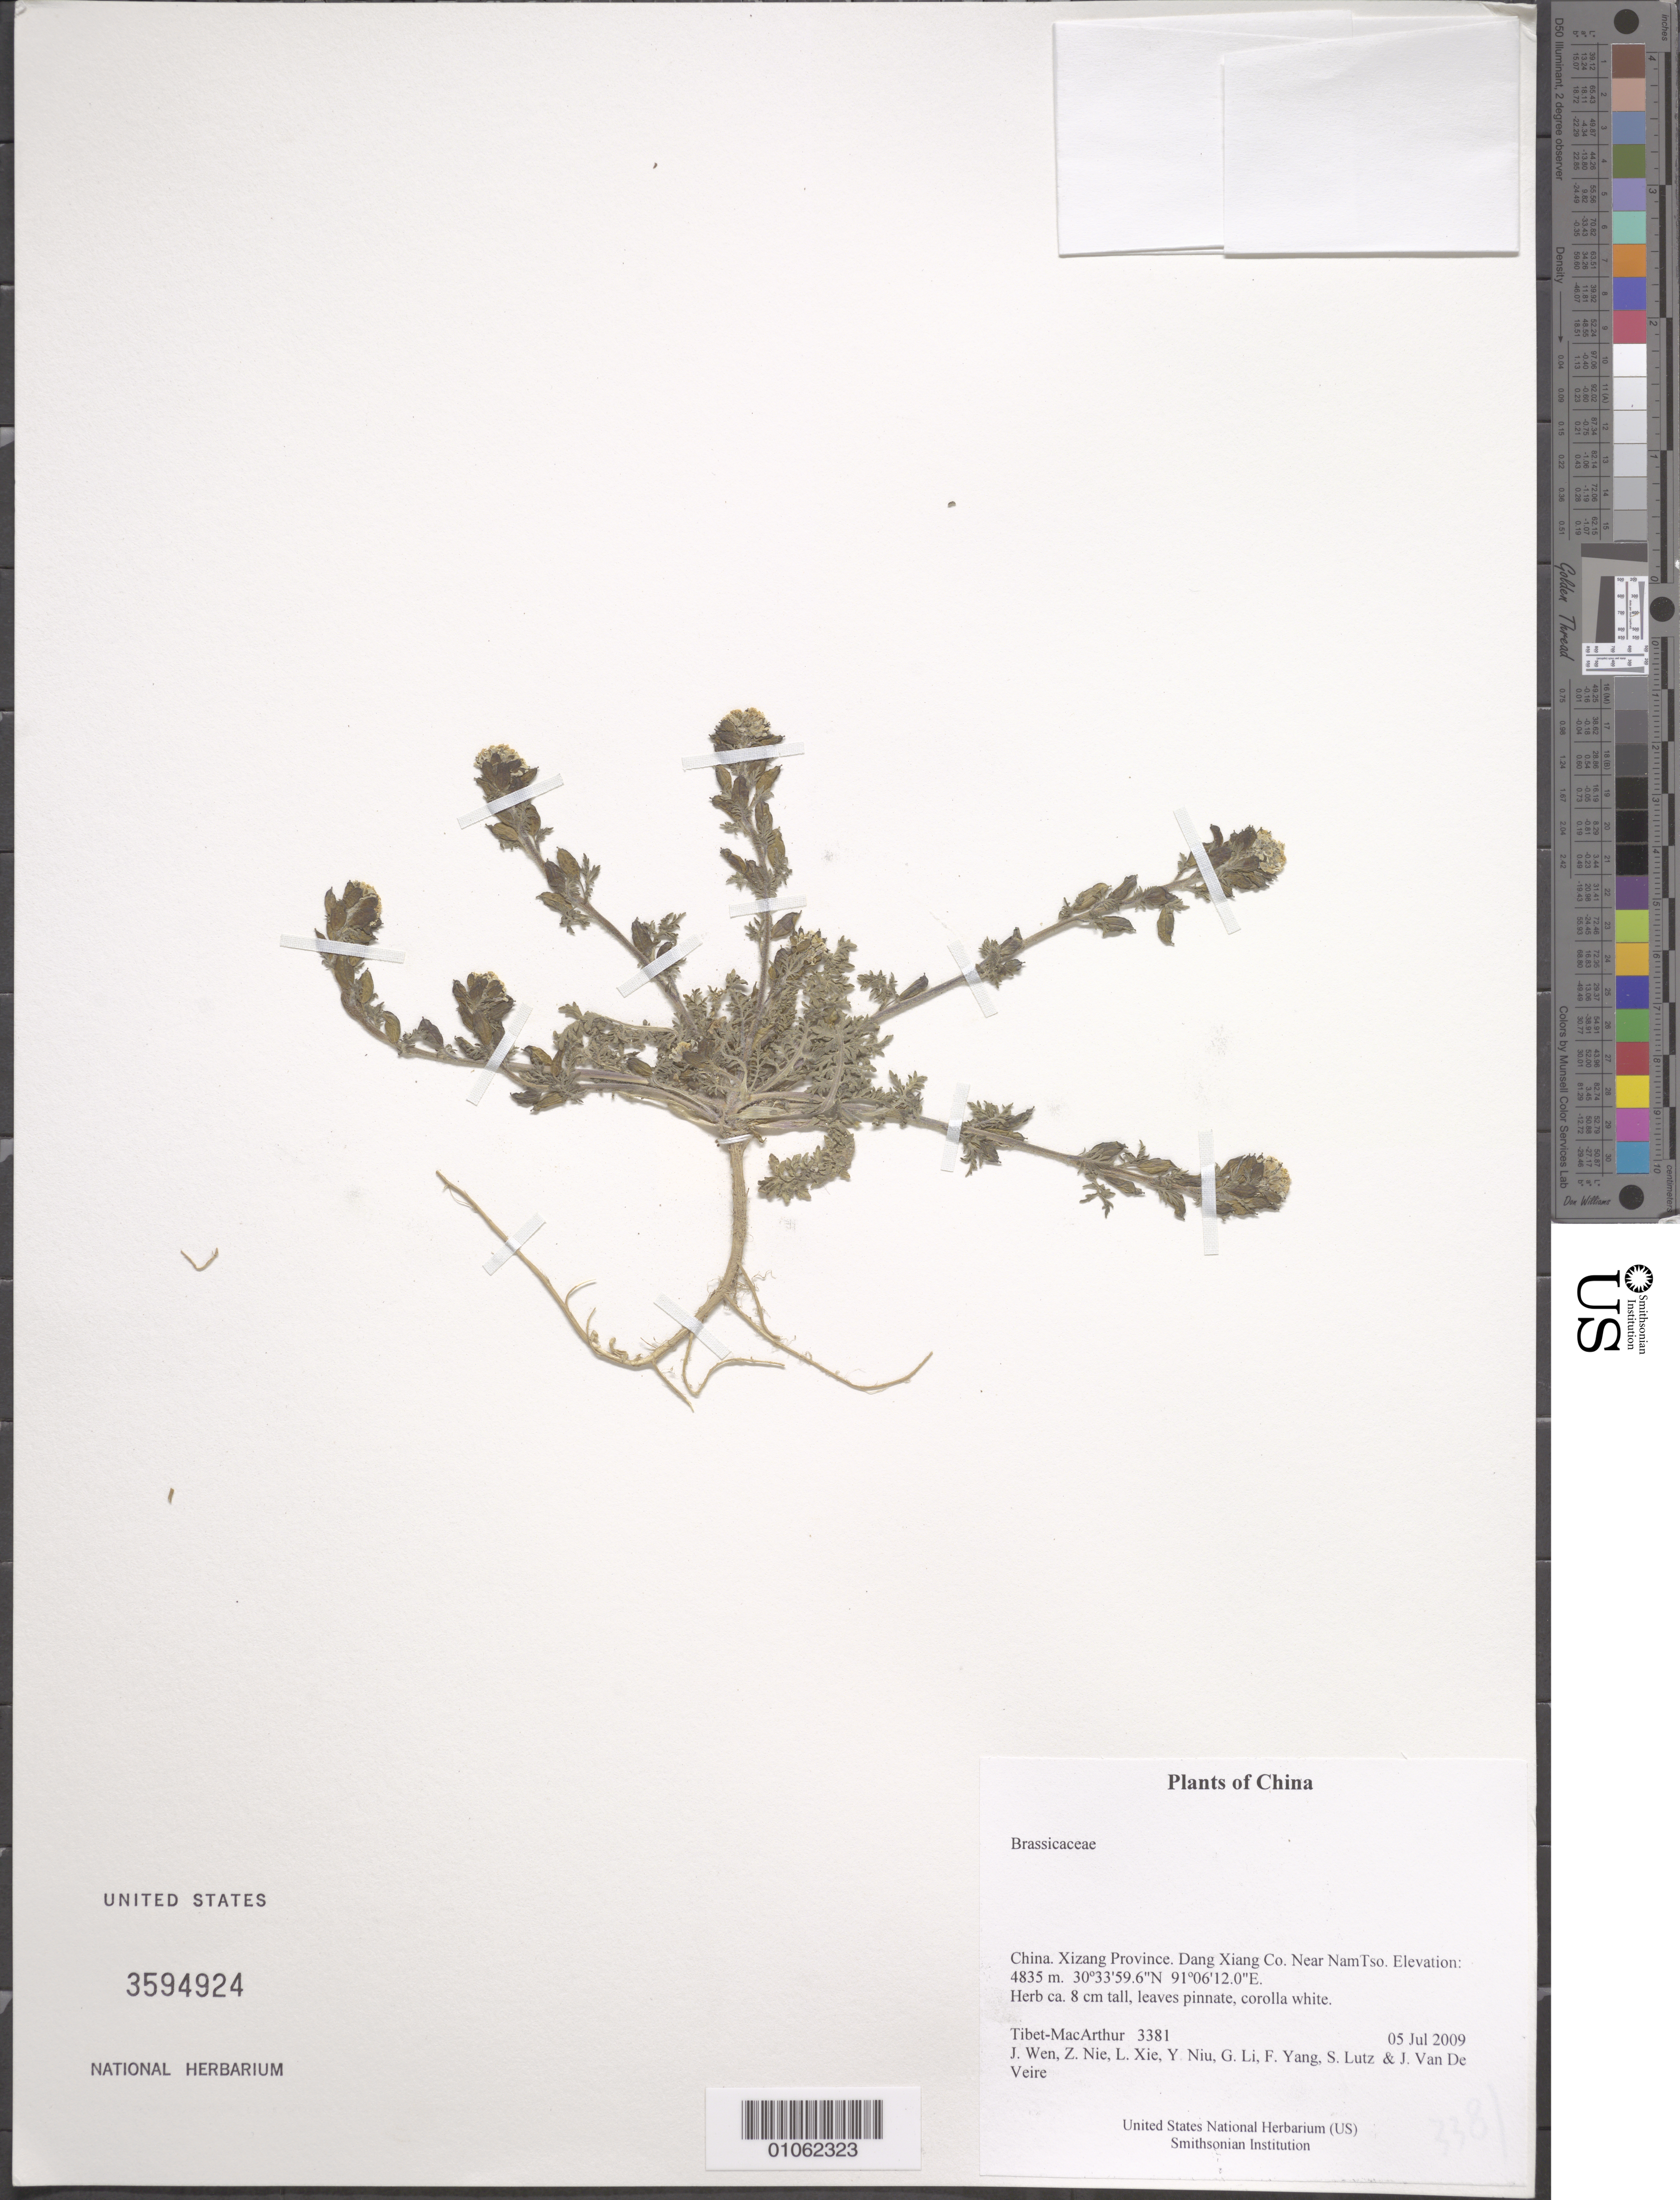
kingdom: Plantae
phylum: Tracheophyta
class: Magnoliopsida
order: Brassicales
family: Brassicaceae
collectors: Tibet-MacArthur, J. Wen, Z. Nie, L. Xie, Y. Niu, G. Li, F. Yang, S. Lutz & J. Van De Veire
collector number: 3381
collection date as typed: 05 Jul 2009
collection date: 2009-07-05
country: China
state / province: Xizang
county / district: Dang Xiang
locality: Near NamTso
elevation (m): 4835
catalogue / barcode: US 3594924